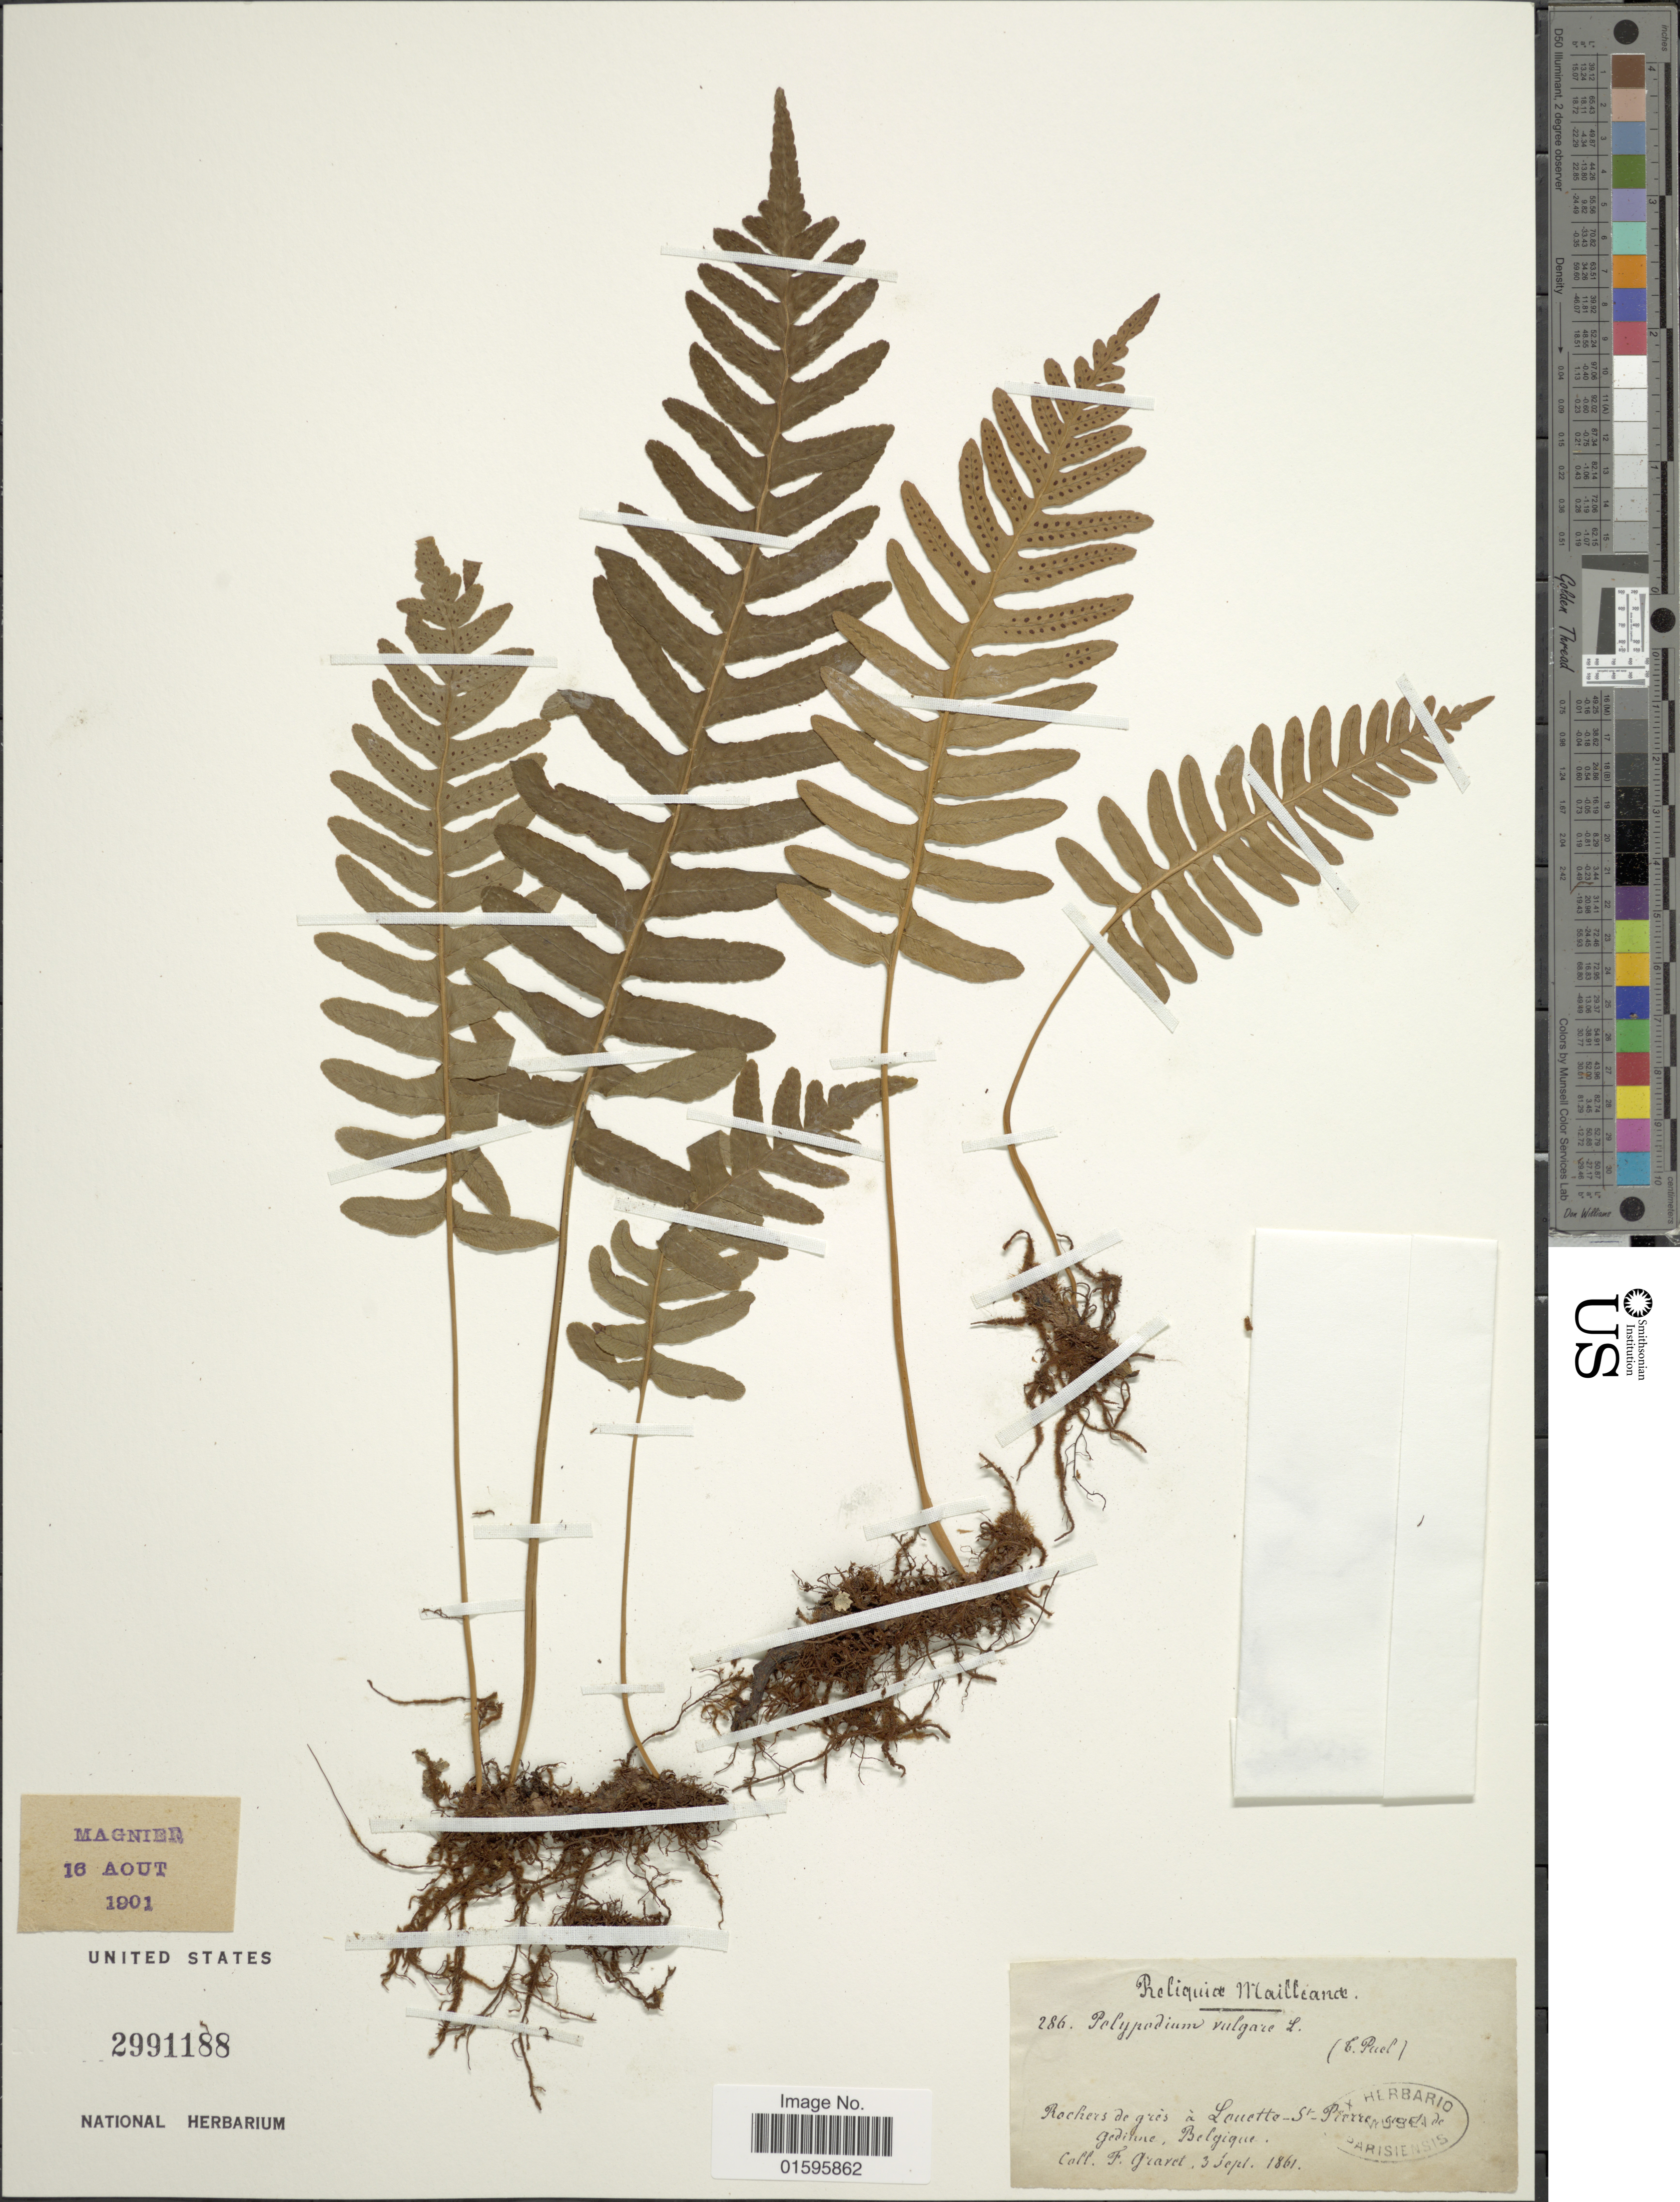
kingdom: Plantae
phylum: Tracheophyta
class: Polypodiopsida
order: Polypodiales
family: Polypodiaceae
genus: Polypodium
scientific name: Polypodium vulgare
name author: L.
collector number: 286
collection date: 1861-09-03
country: Belgium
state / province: Wallonia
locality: Rochers de gris a Louette-St-Pierre, Gedinne.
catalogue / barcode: US 2991188